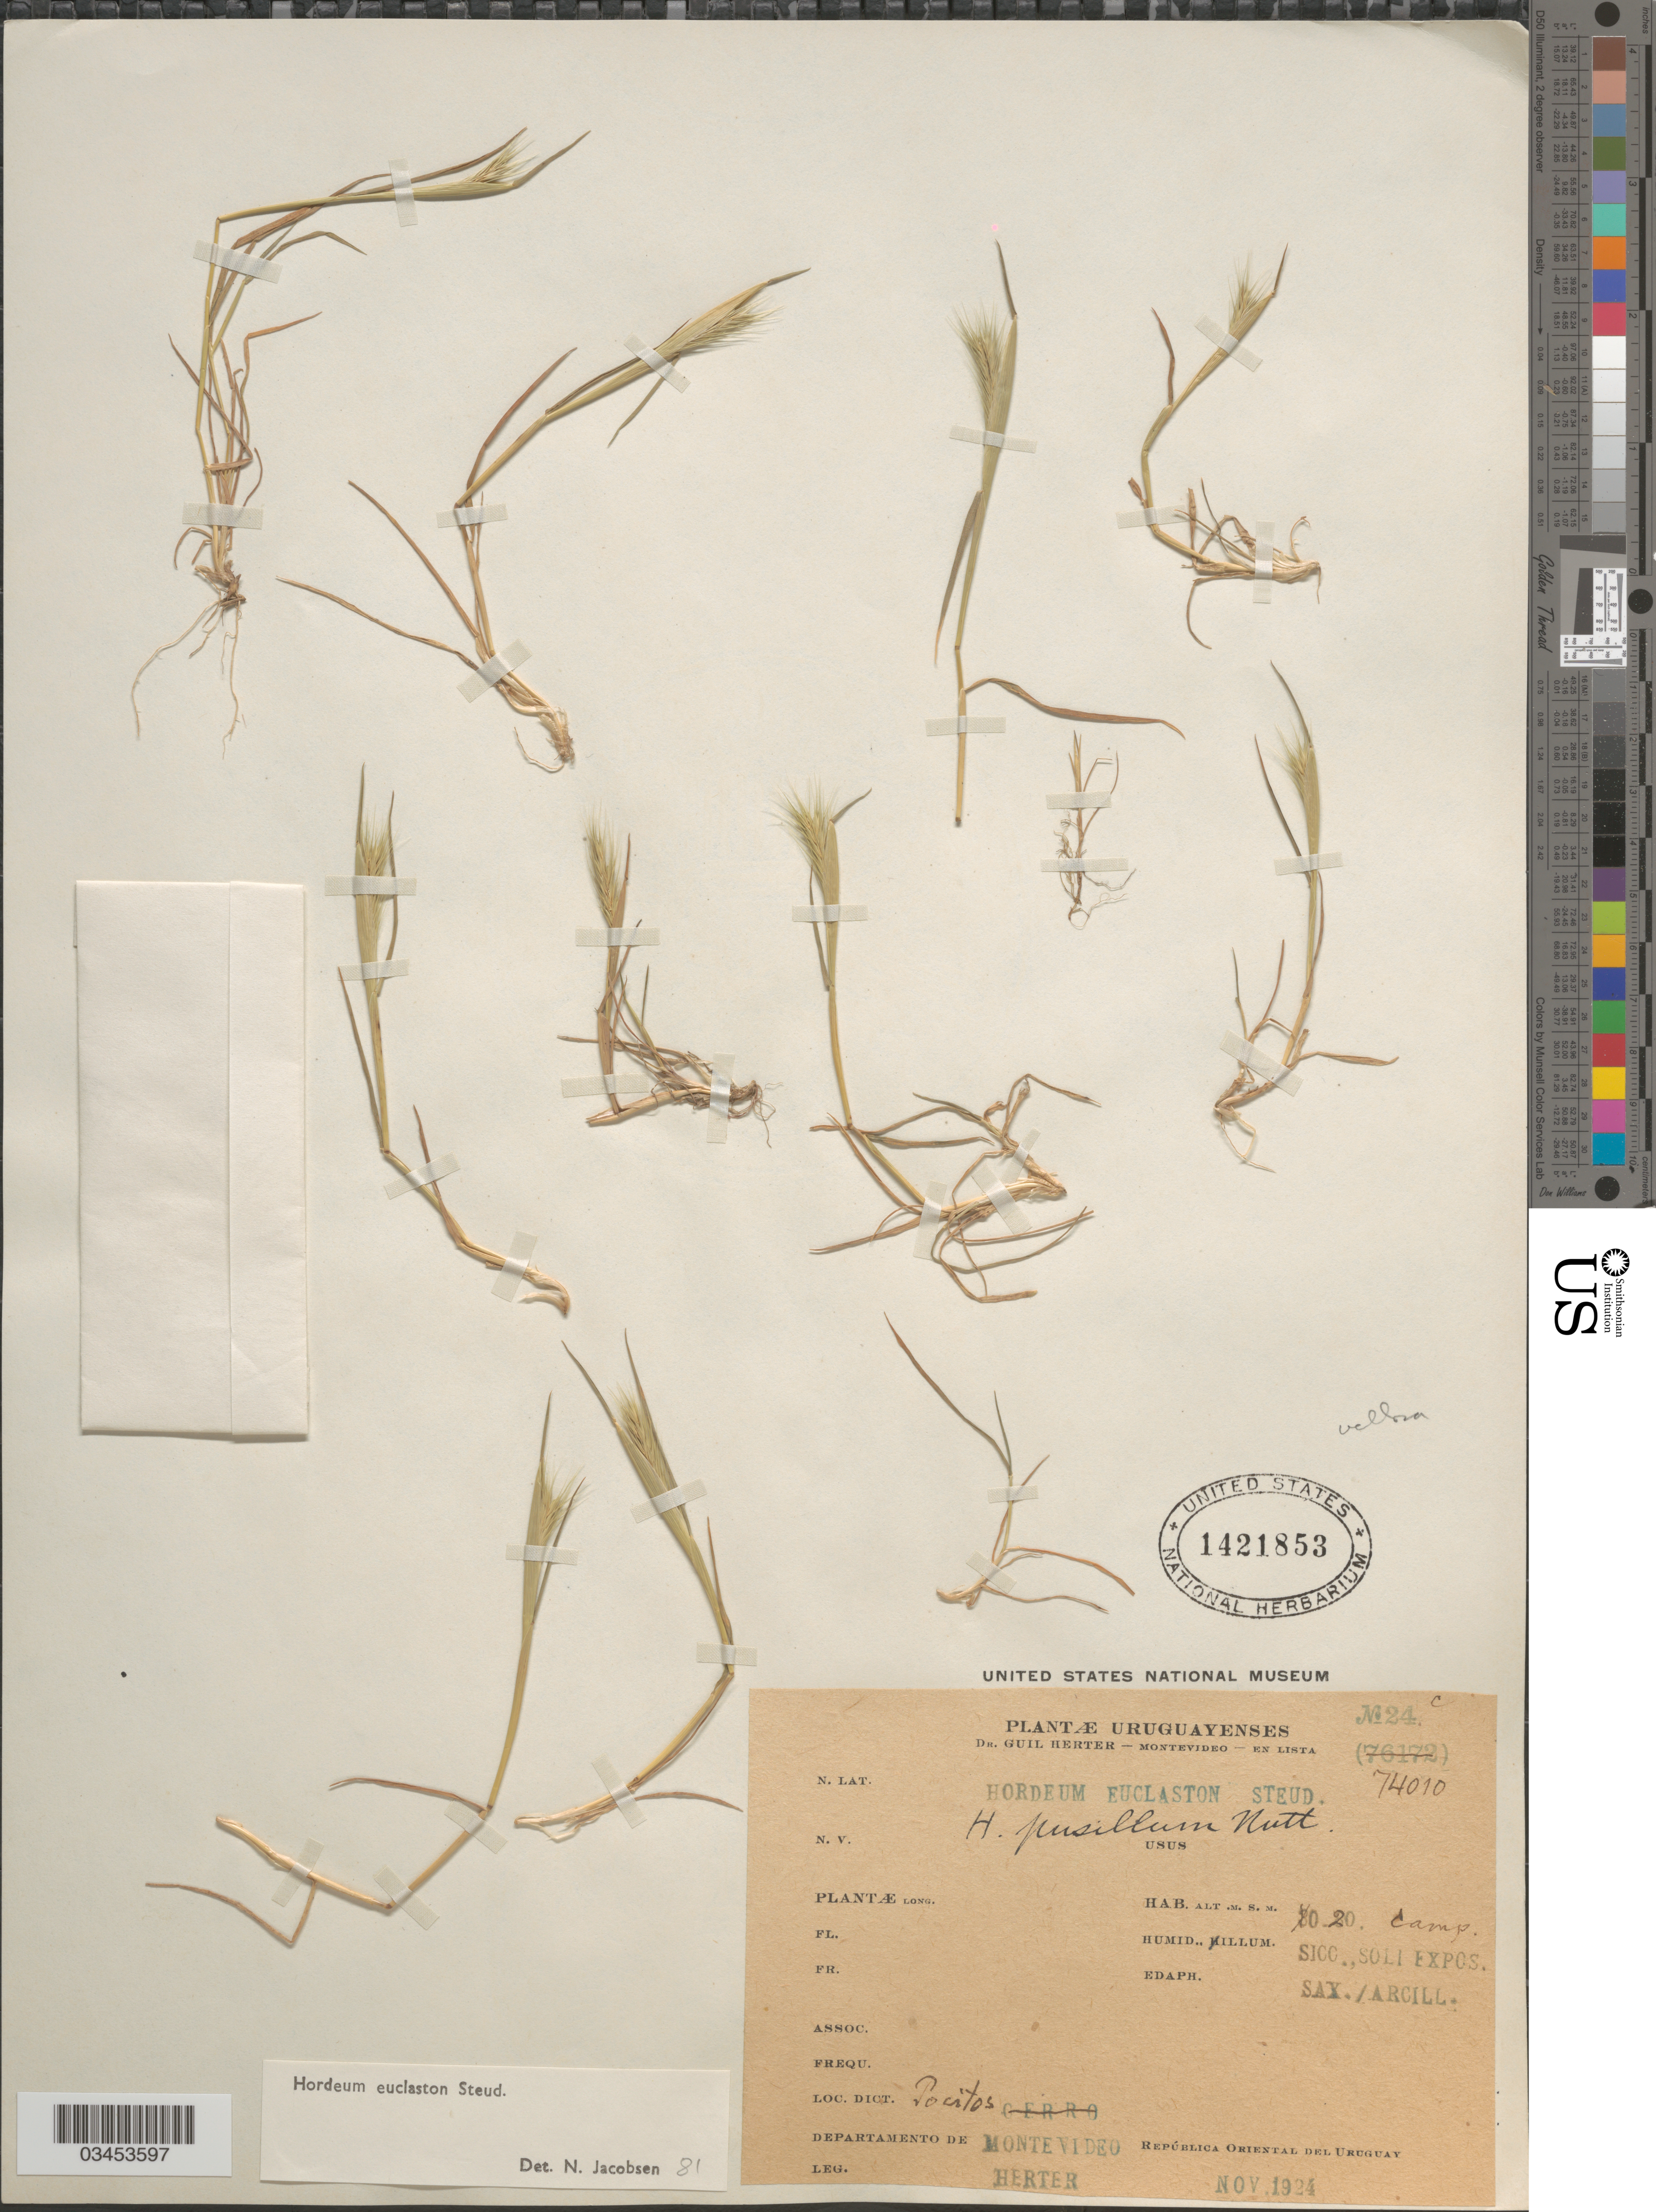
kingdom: Plantae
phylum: Tracheophyta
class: Liliopsida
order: Poales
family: Poaceae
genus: Hordeum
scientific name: Hordeum euclaston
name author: Steud.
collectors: G. Herter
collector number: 74010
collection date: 1924-11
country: Uruguay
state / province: Montevideo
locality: Dict. Pocitos. Departamento de Montevideo.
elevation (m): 20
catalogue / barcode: US 1421853